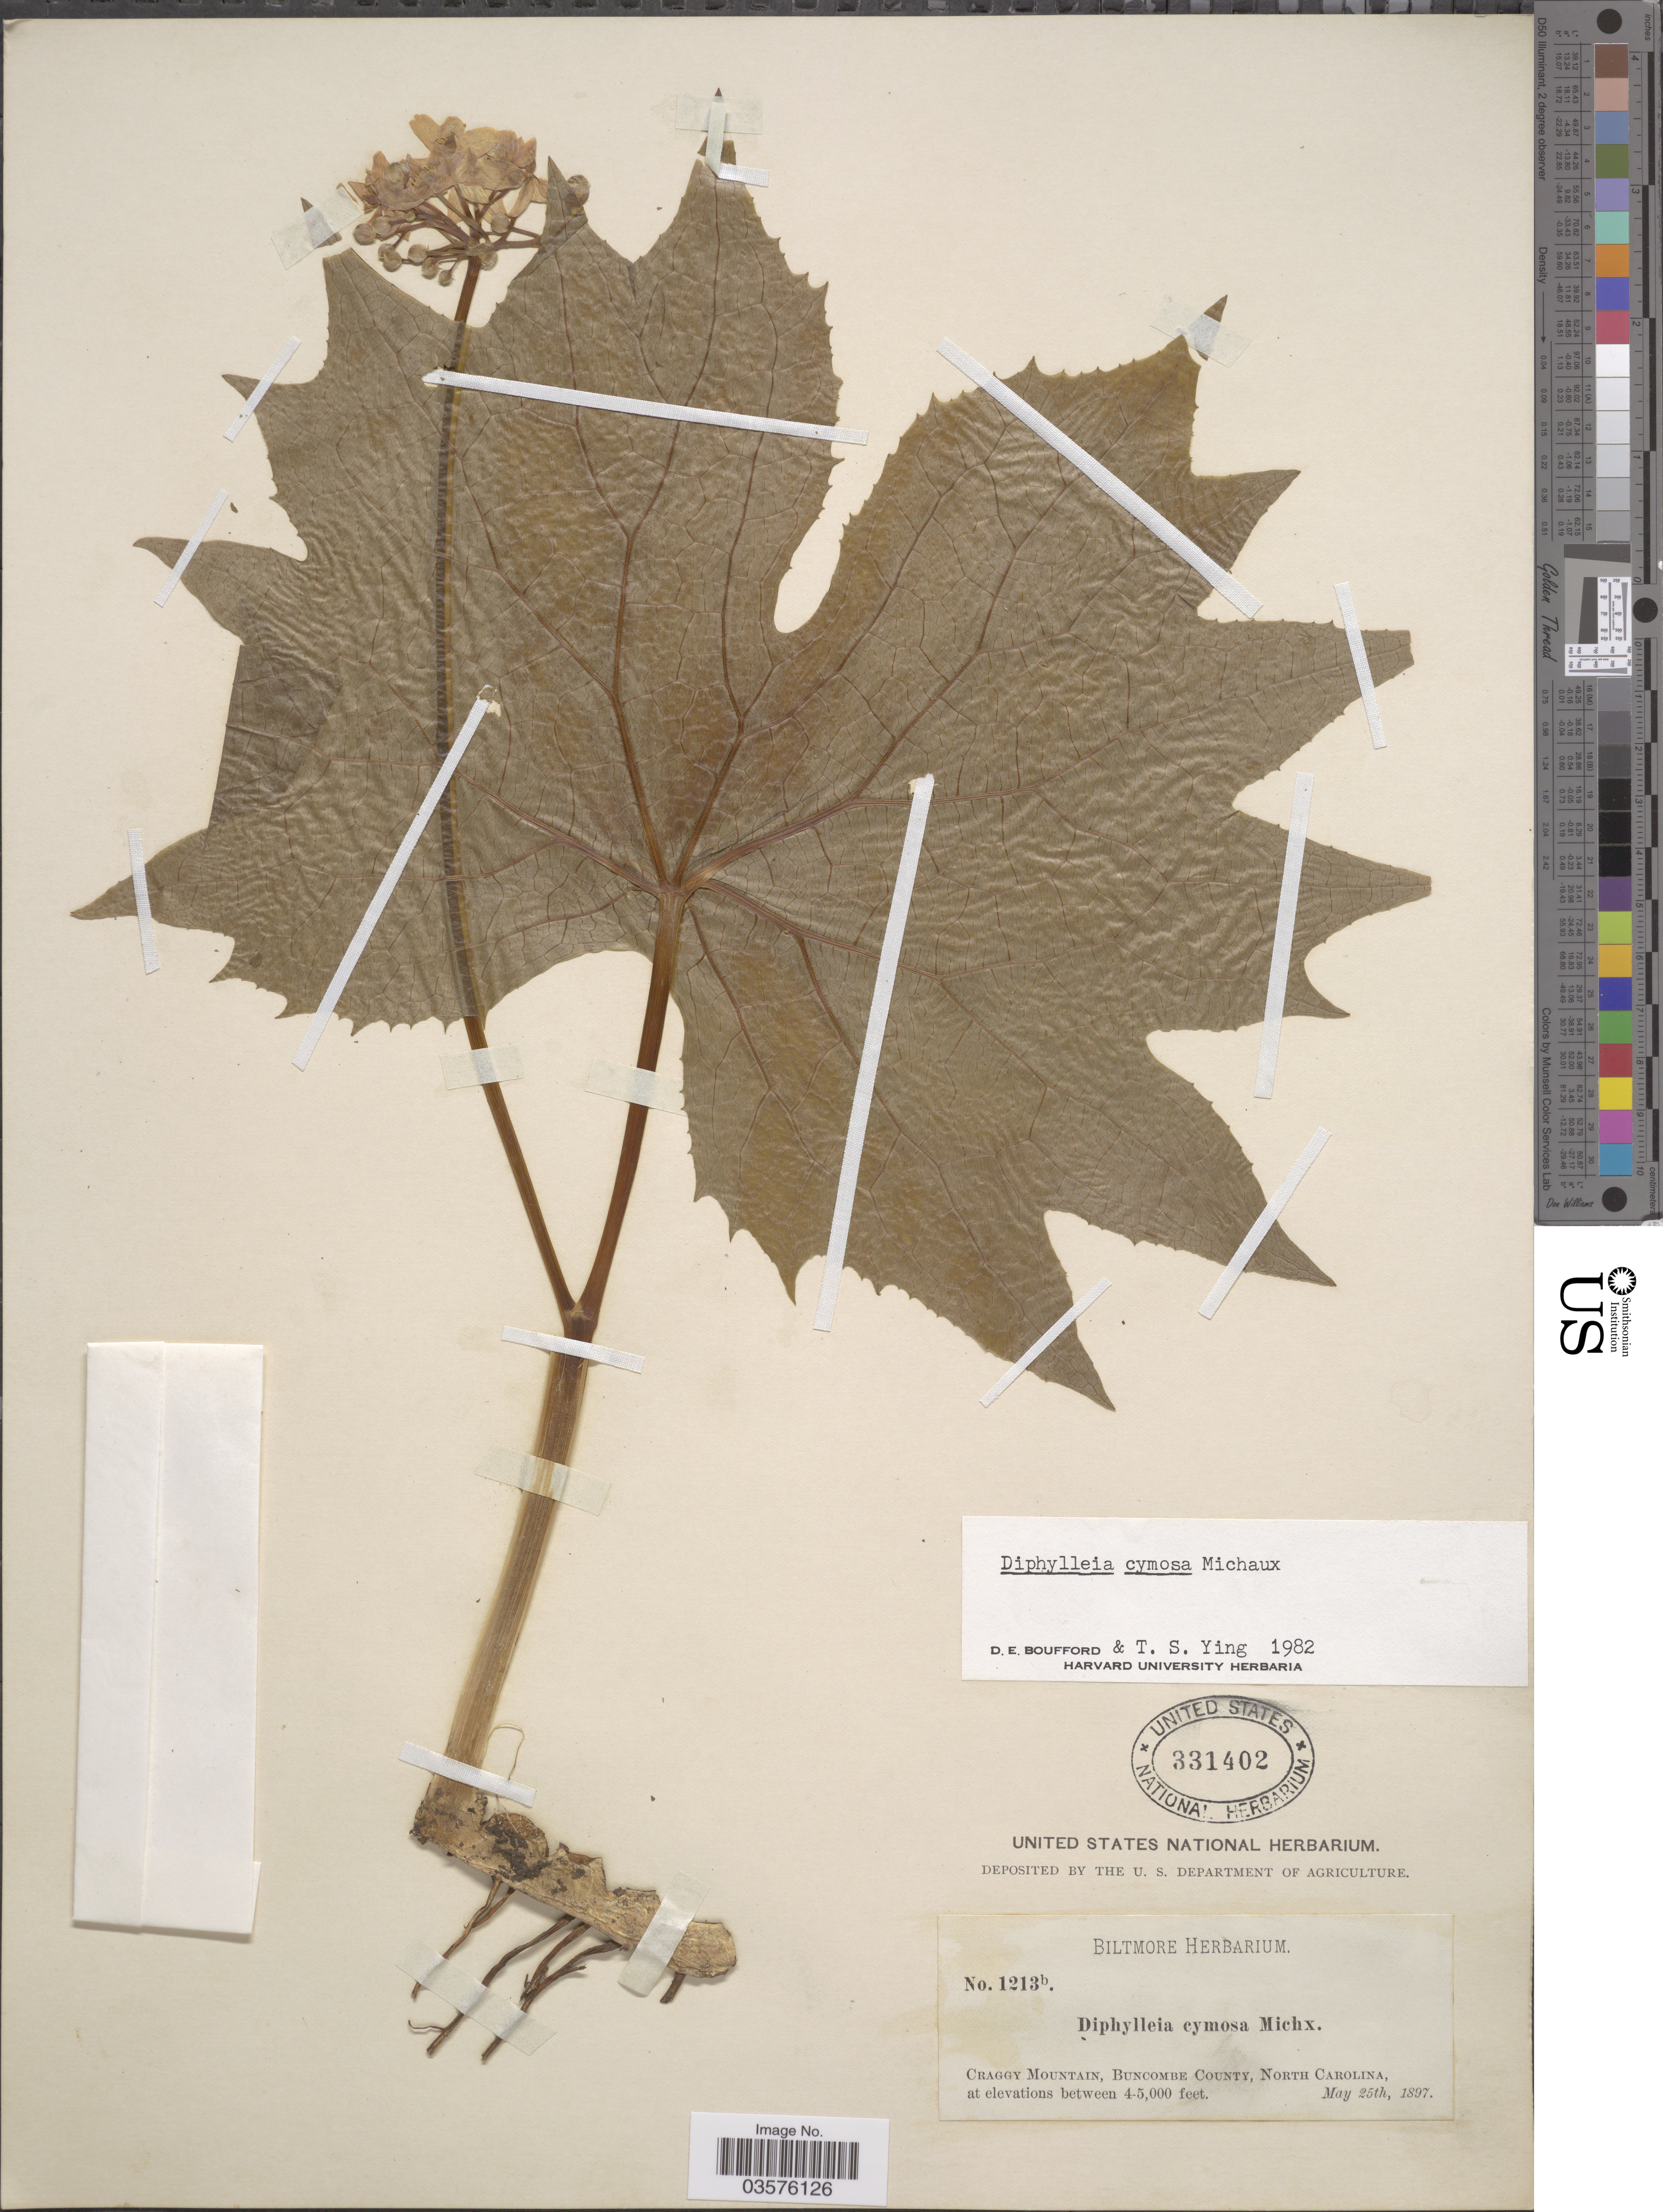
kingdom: Plantae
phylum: Tracheophyta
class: Magnoliopsida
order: Ranunculales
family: Berberidaceae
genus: Diphylleia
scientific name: Diphylleia cymosa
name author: Michx.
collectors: ex herb. Biltmore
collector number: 1213b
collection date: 1897-05-25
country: United States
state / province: North Carolina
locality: Craggy Mountain, Buncombe County.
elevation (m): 1219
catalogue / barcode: US 331402